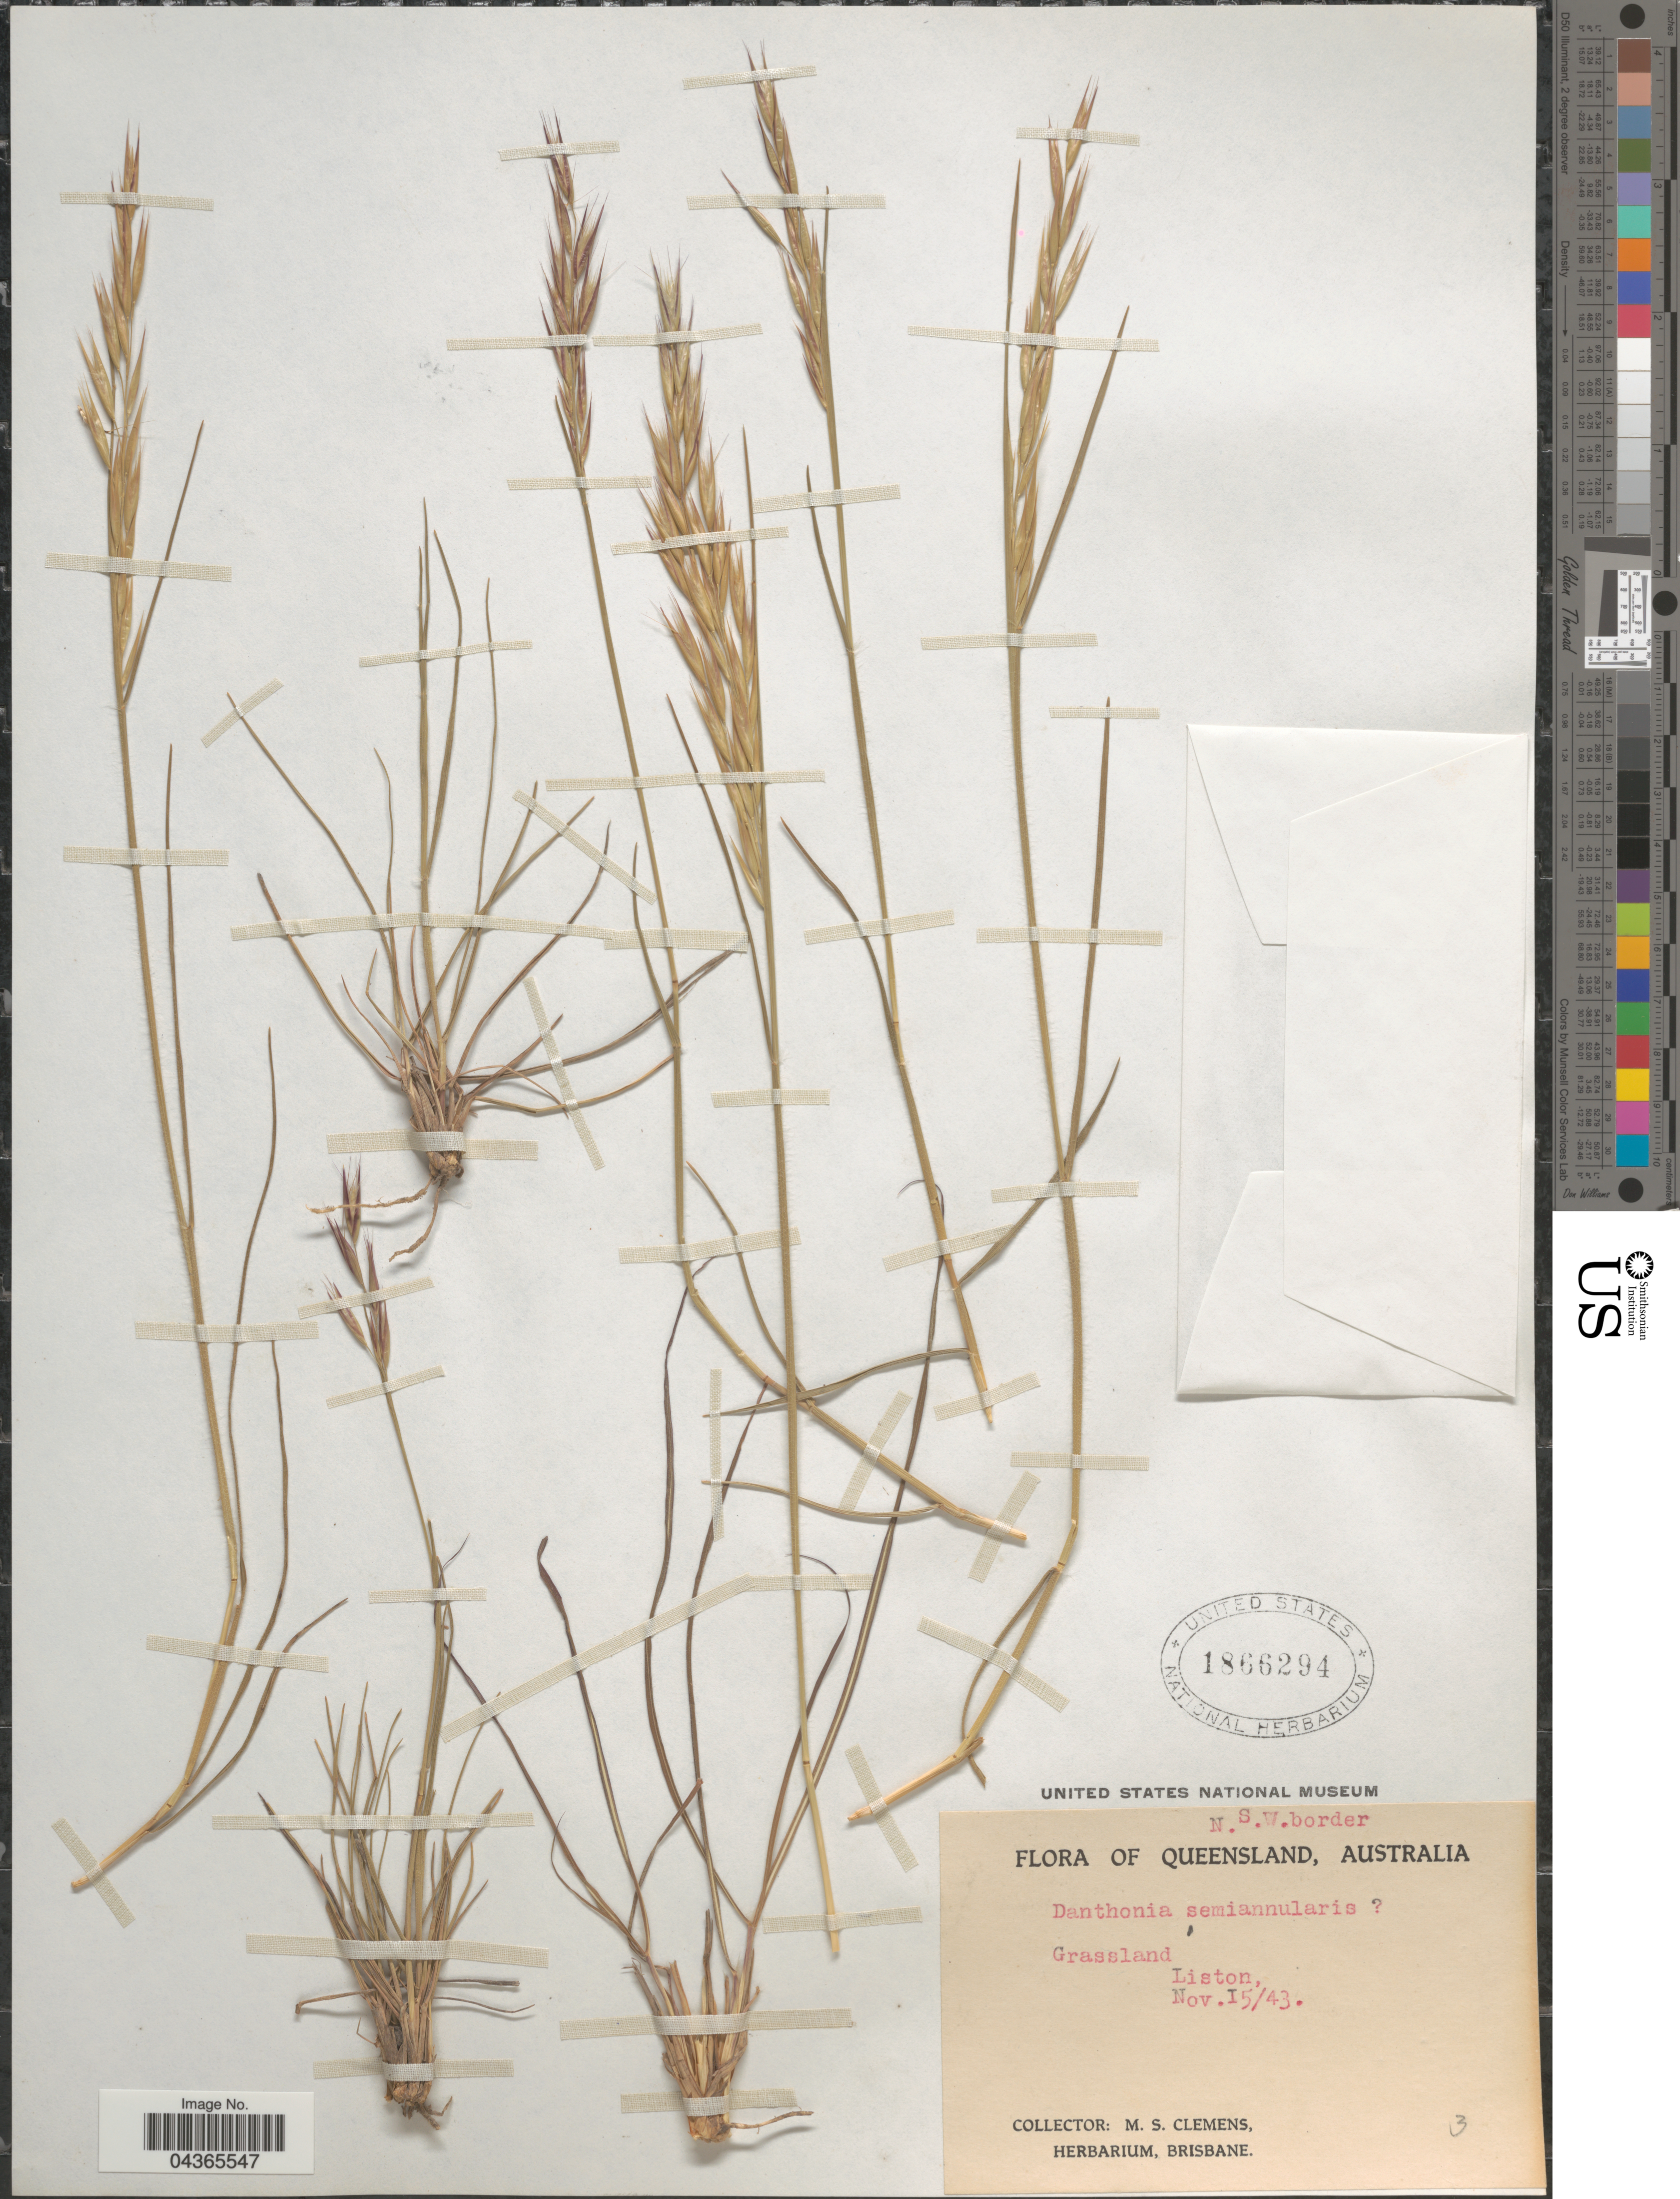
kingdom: Plantae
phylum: Tracheophyta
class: Liliopsida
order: Poales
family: Poaceae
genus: Rytidosperma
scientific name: Rytidosperma semiannulare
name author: (Labill.) Connor & Edgar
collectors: M. S. Clemens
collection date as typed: Transcribed d/m/y: 15/11/43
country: Australia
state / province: New South Wales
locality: N.S.W. border. Grassland. Liston.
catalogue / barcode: US 1866294